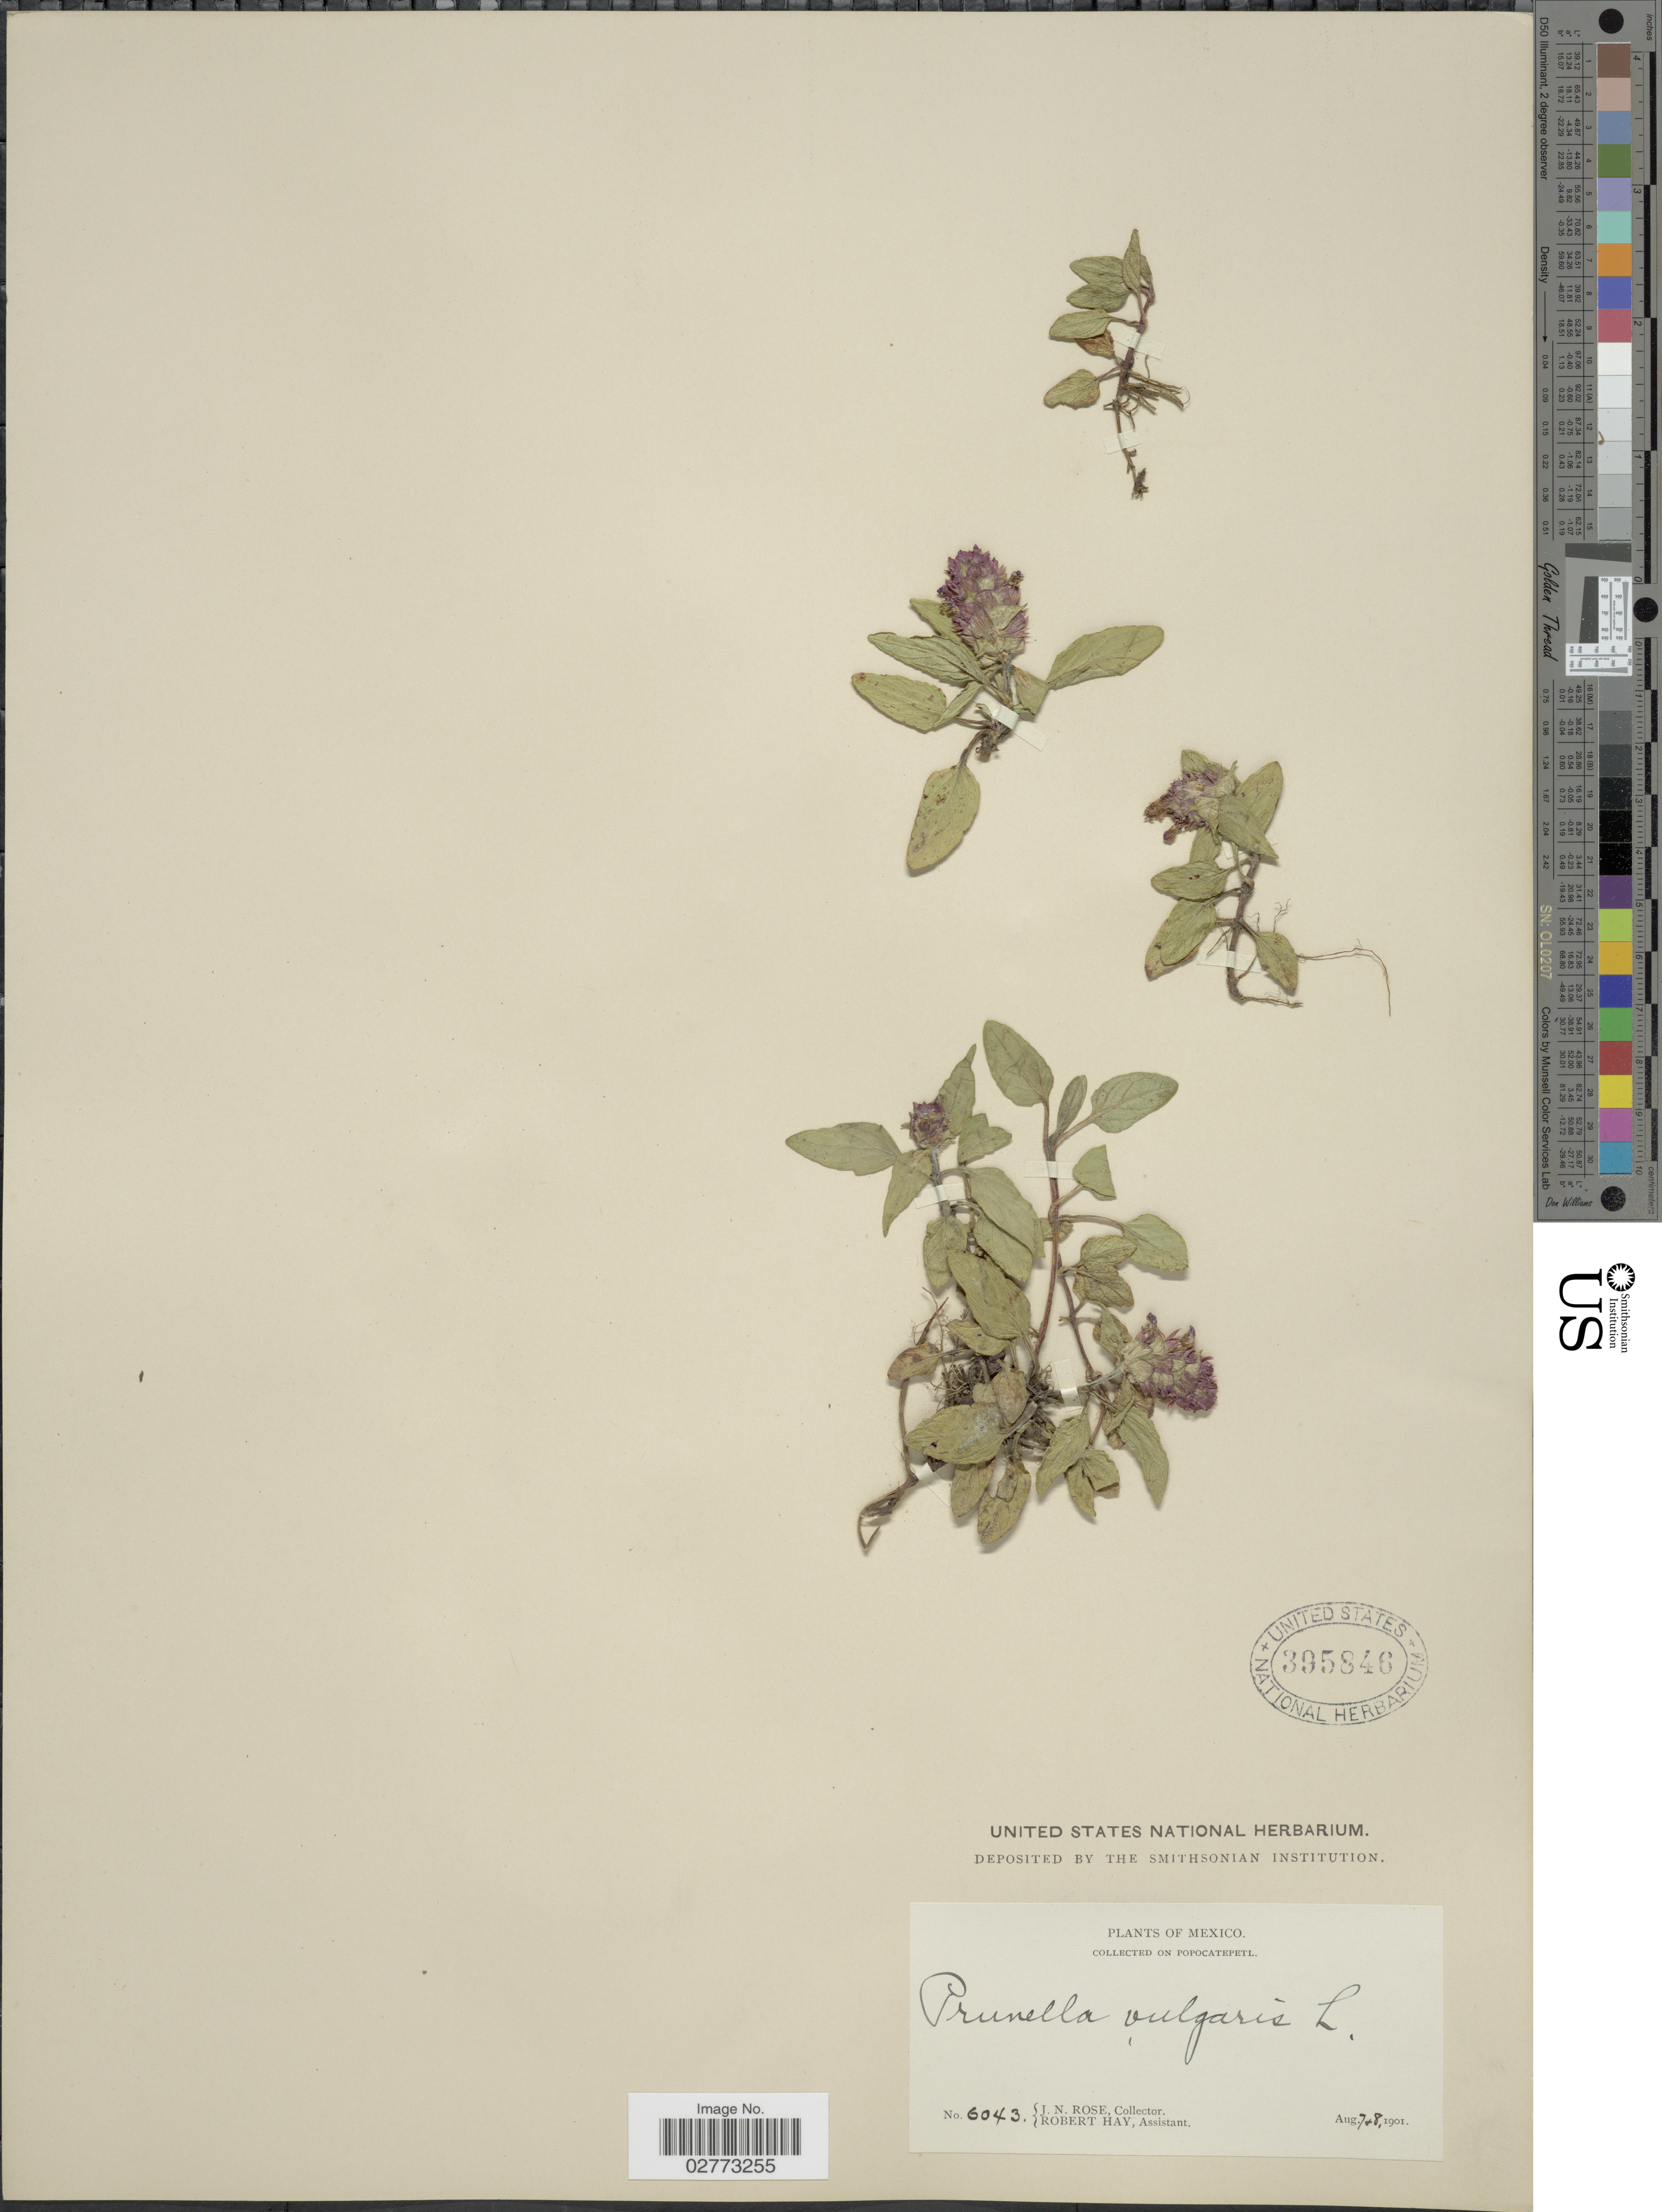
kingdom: Plantae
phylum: Tracheophyta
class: Magnoliopsida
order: Lamiales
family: Lamiaceae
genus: Prunella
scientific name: Prunella vulgaris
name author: L.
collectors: J. N. Rose & R. Hay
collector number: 6043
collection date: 1901-08-07/1901-08-08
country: Mexico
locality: Popocatepetl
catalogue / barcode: US 395846